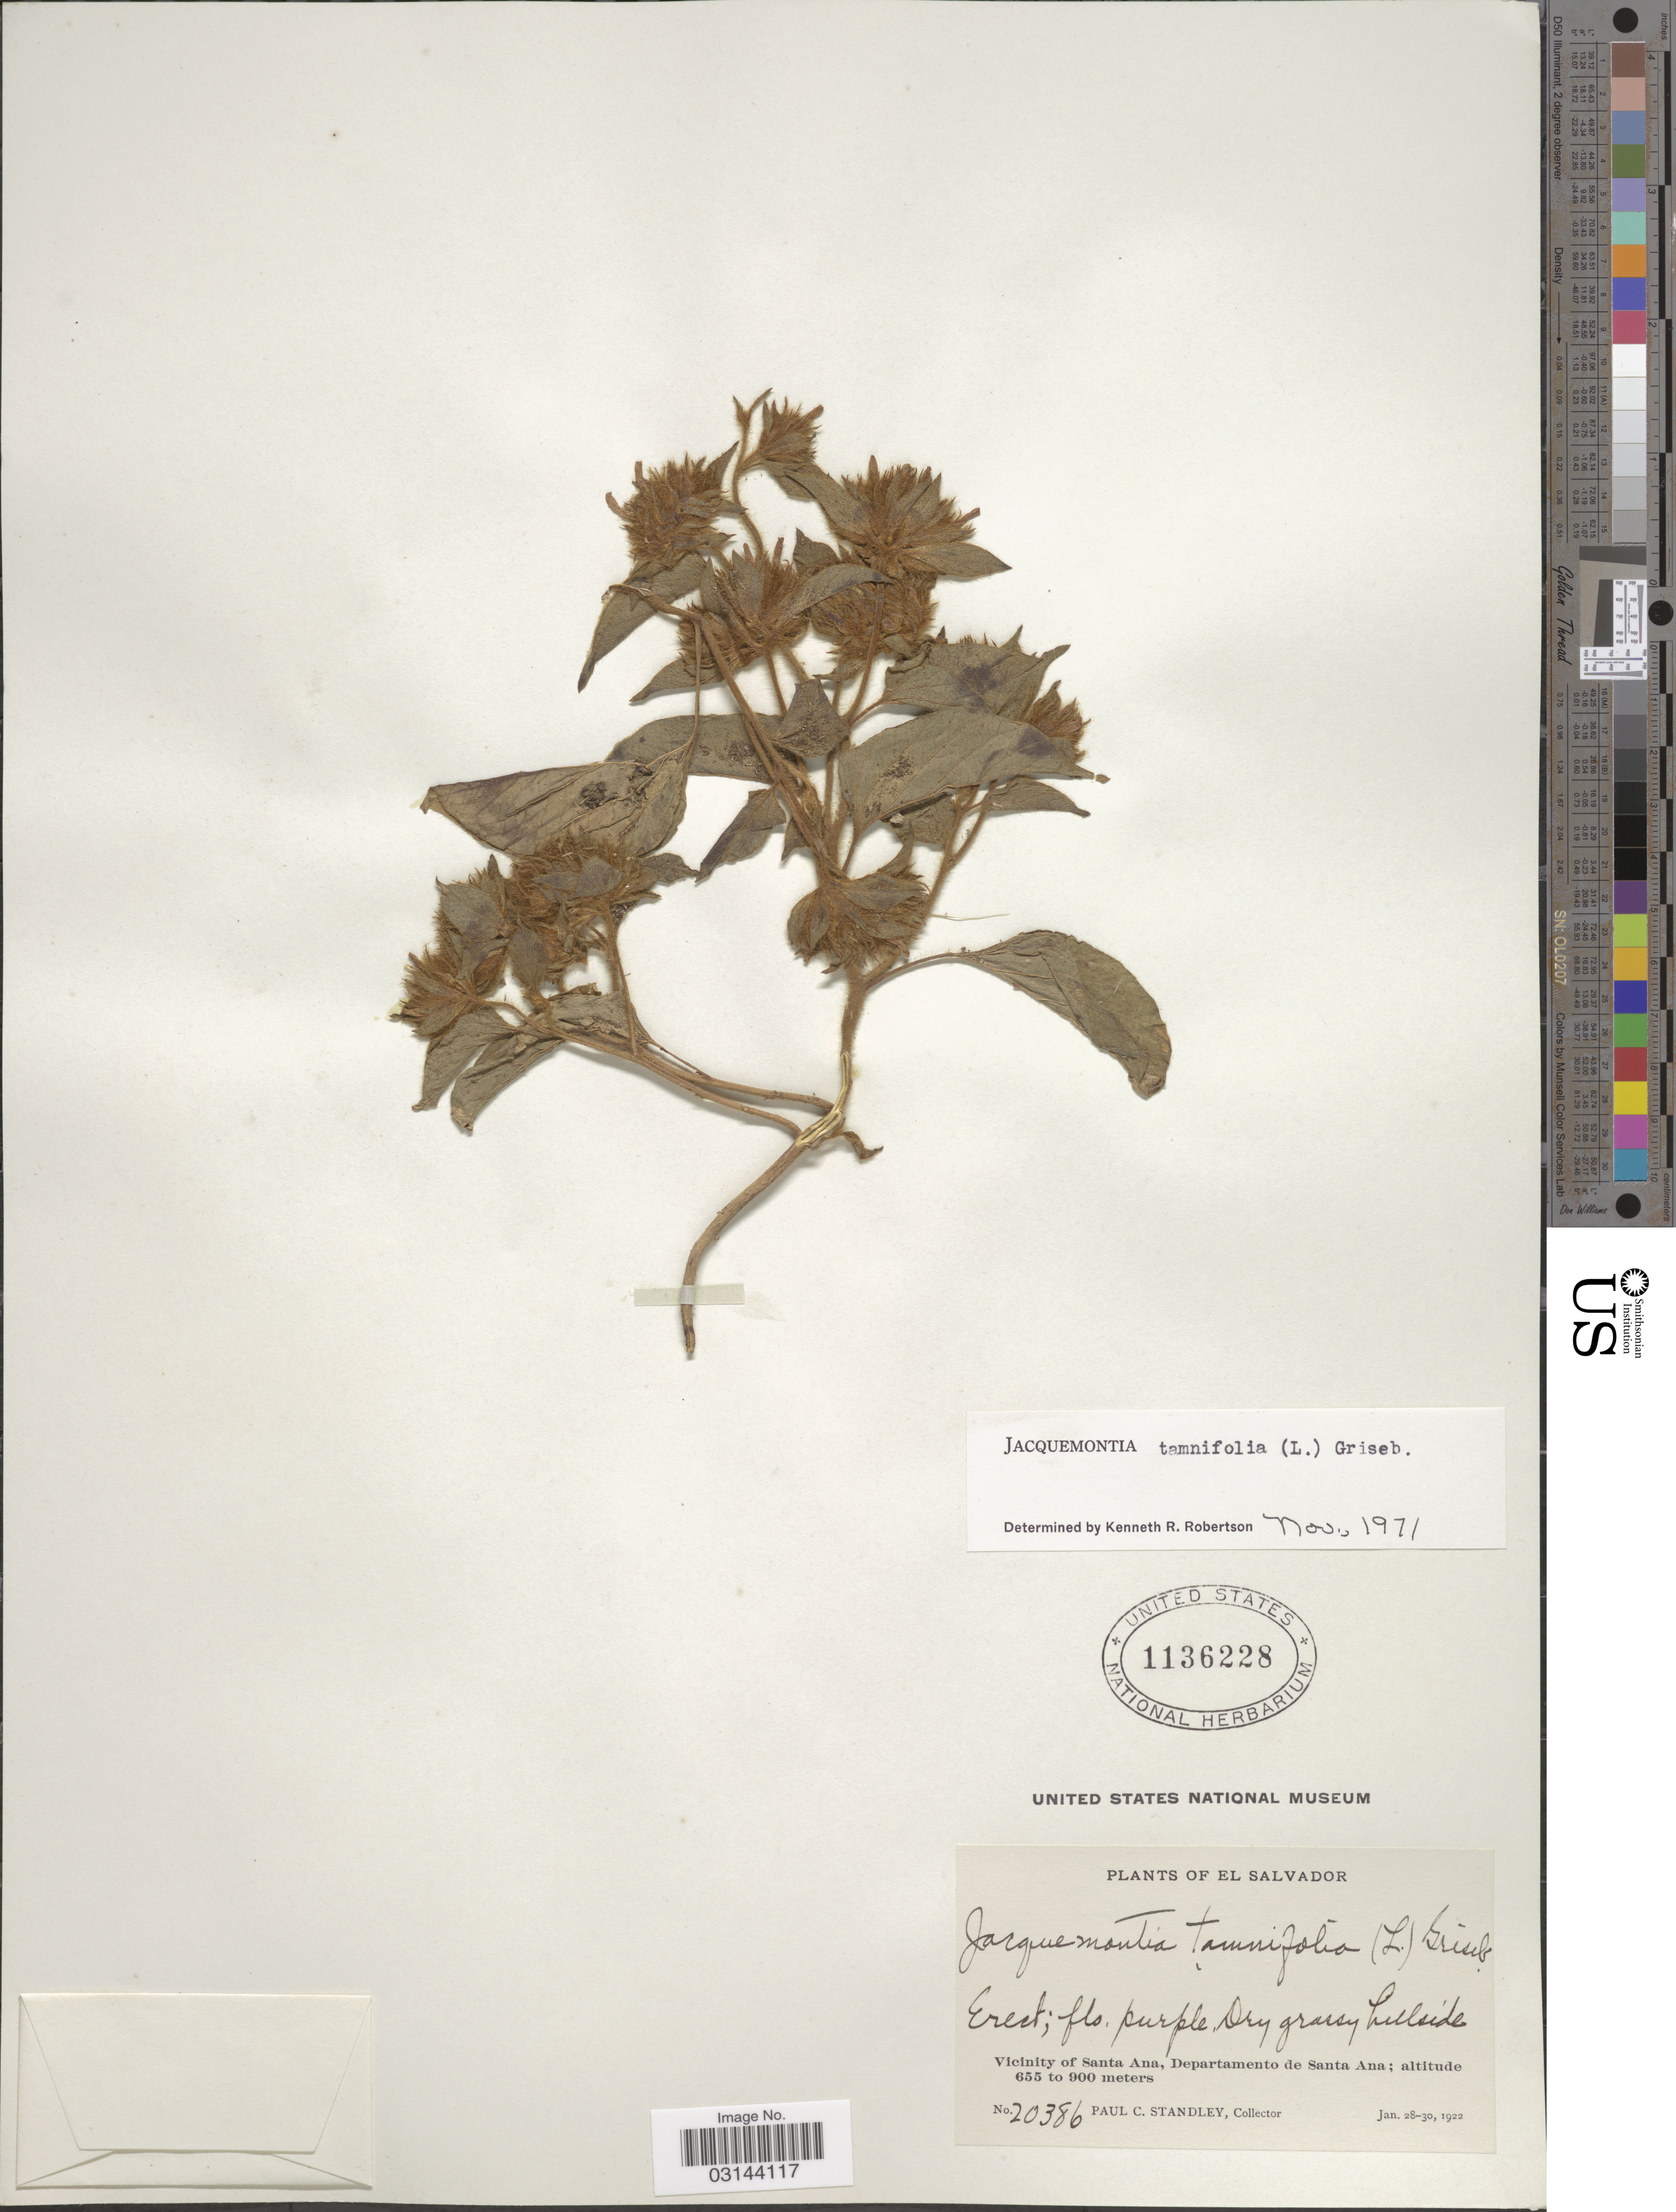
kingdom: Plantae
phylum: Tracheophyta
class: Magnoliopsida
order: Solanales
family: Convolvulaceae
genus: Jacquemontia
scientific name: Jacquemontia tamnifolia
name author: (L.) Griseb.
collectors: P. C. Standley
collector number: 20386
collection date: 1922-01-28/1922-01-30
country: El Salvador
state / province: Santa Ana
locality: Vicinity of Santa Ana, Departamento de Santa Ana.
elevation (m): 655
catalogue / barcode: US 1136228